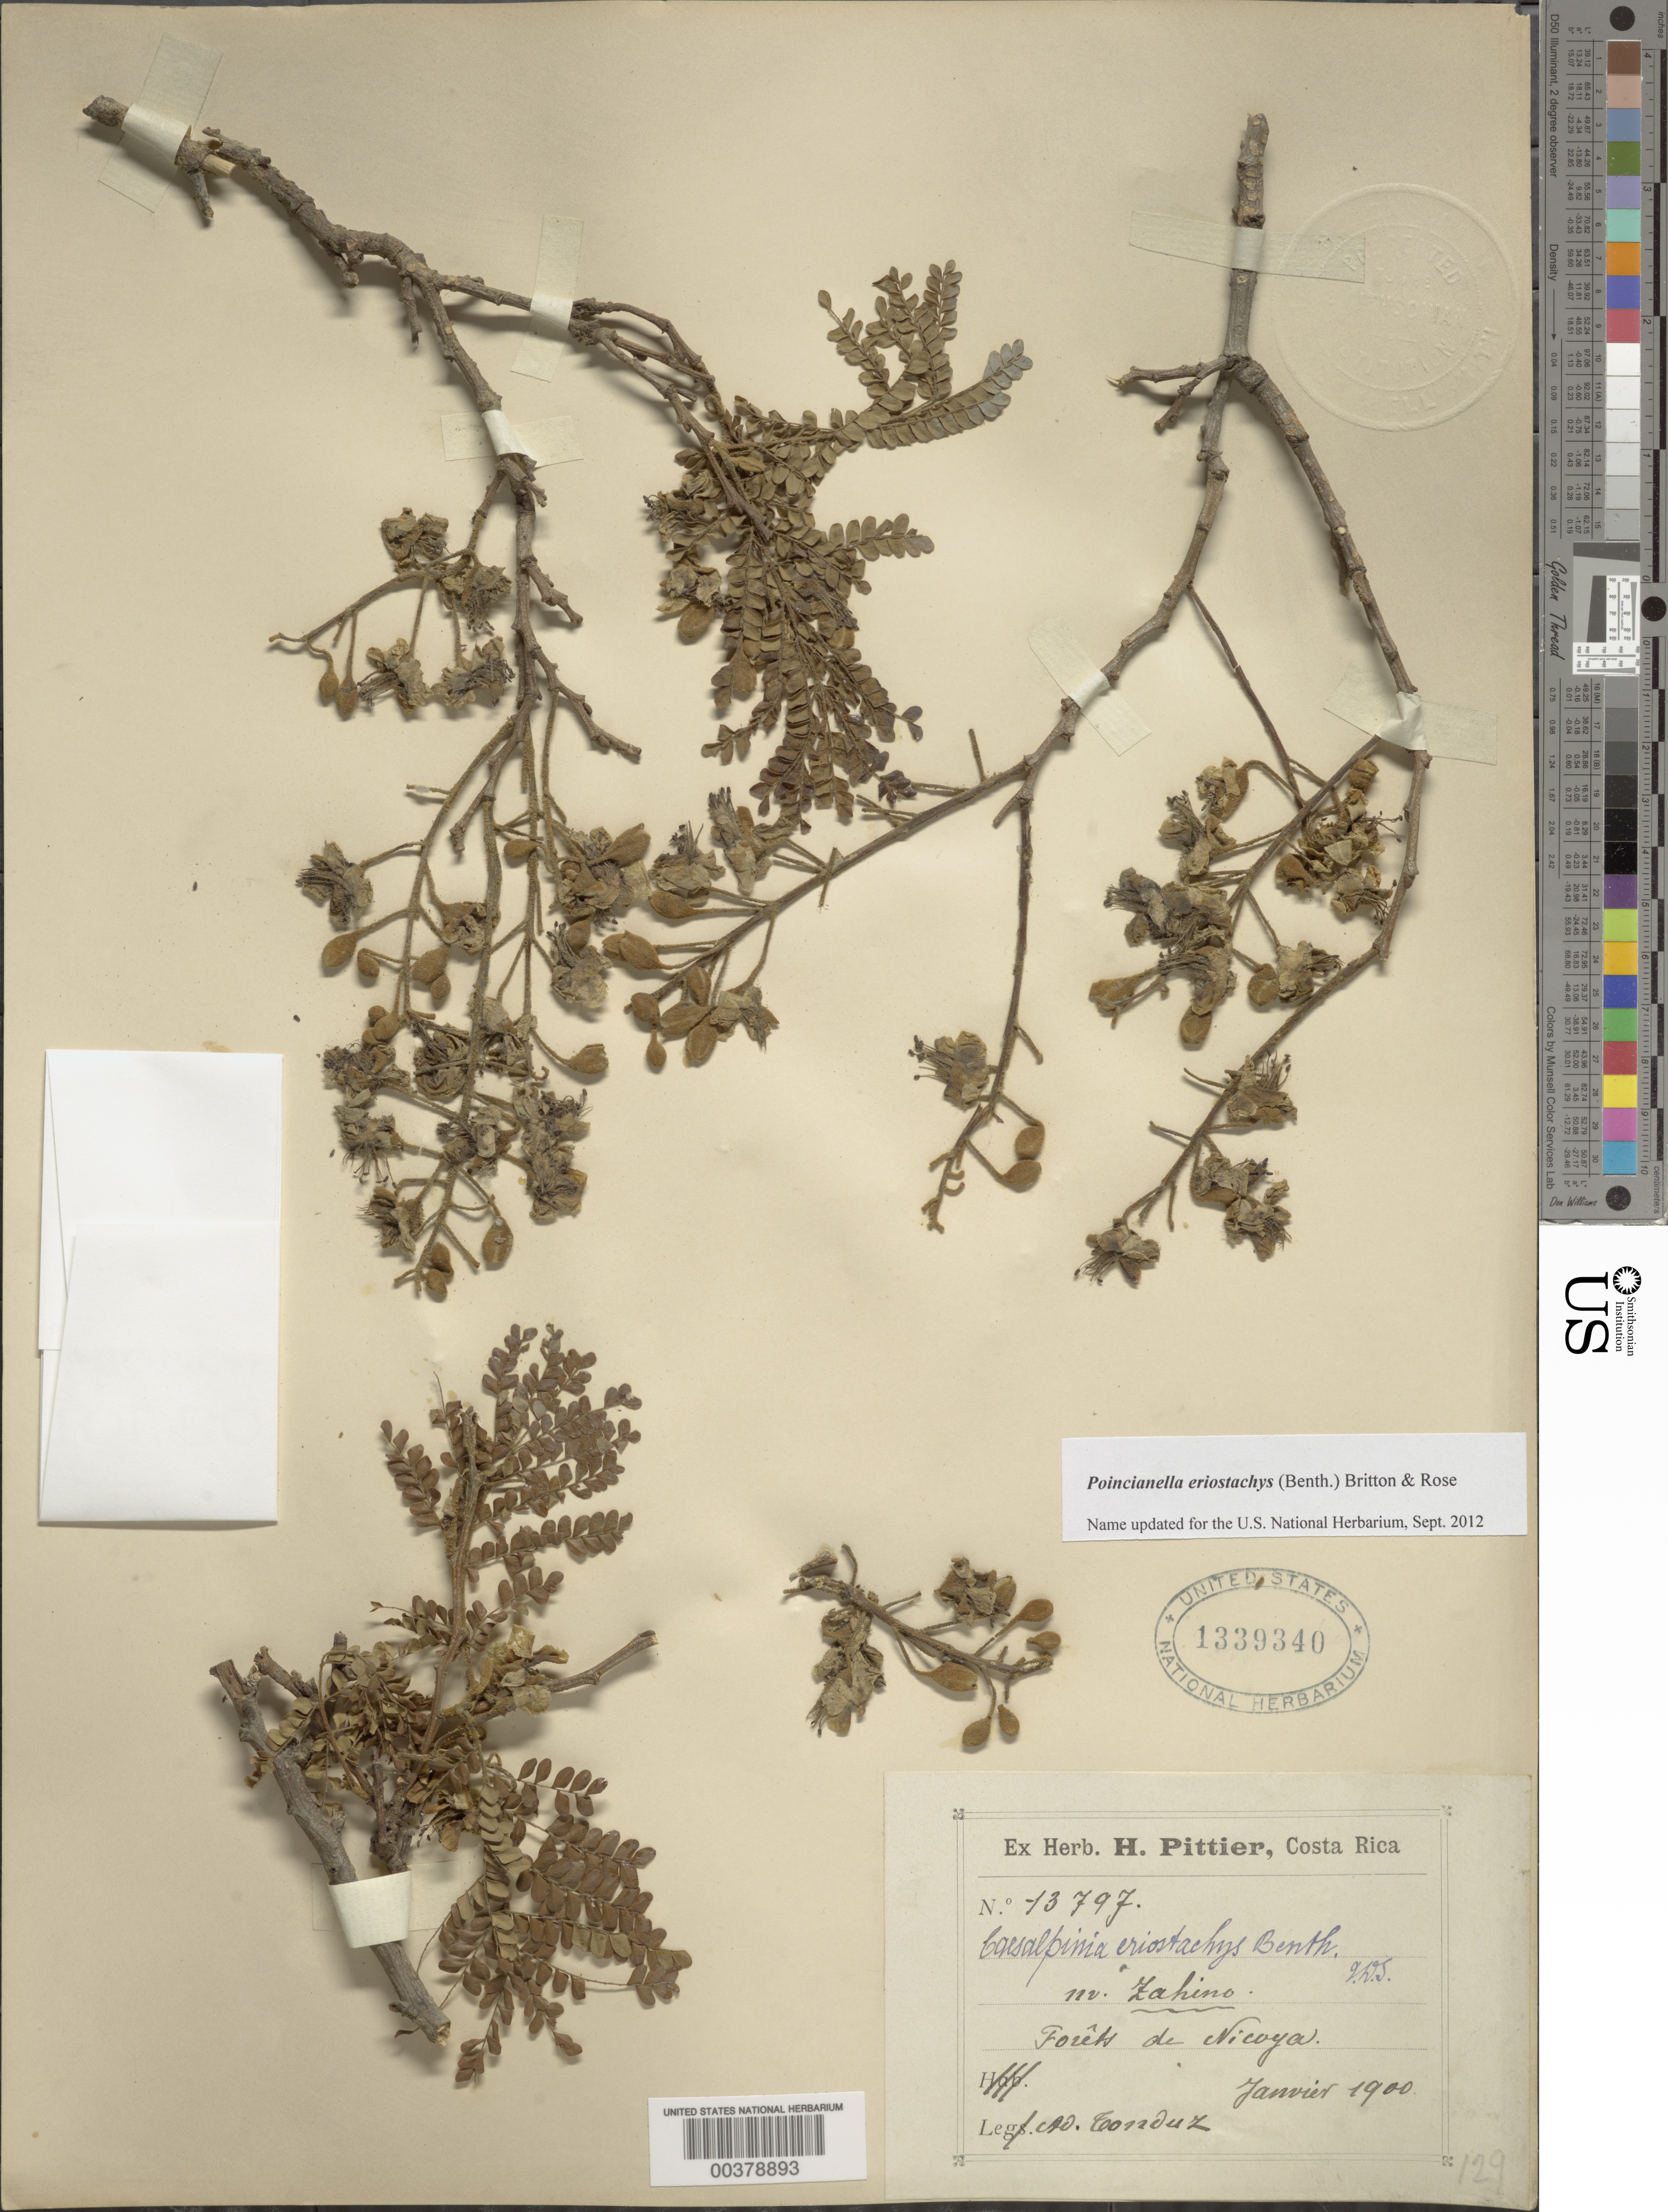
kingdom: Plantae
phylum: Tracheophyta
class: Magnoliopsida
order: Fabales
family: Fabaceae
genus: Cenostigma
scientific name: Cenostigma eriostachys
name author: (Benth.) Gagnon & G.P. Lewis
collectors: A. Tonduz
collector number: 13797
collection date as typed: Jan 1900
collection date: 1900-01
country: Costa Rica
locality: Forets de Nicoya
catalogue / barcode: US 1339340